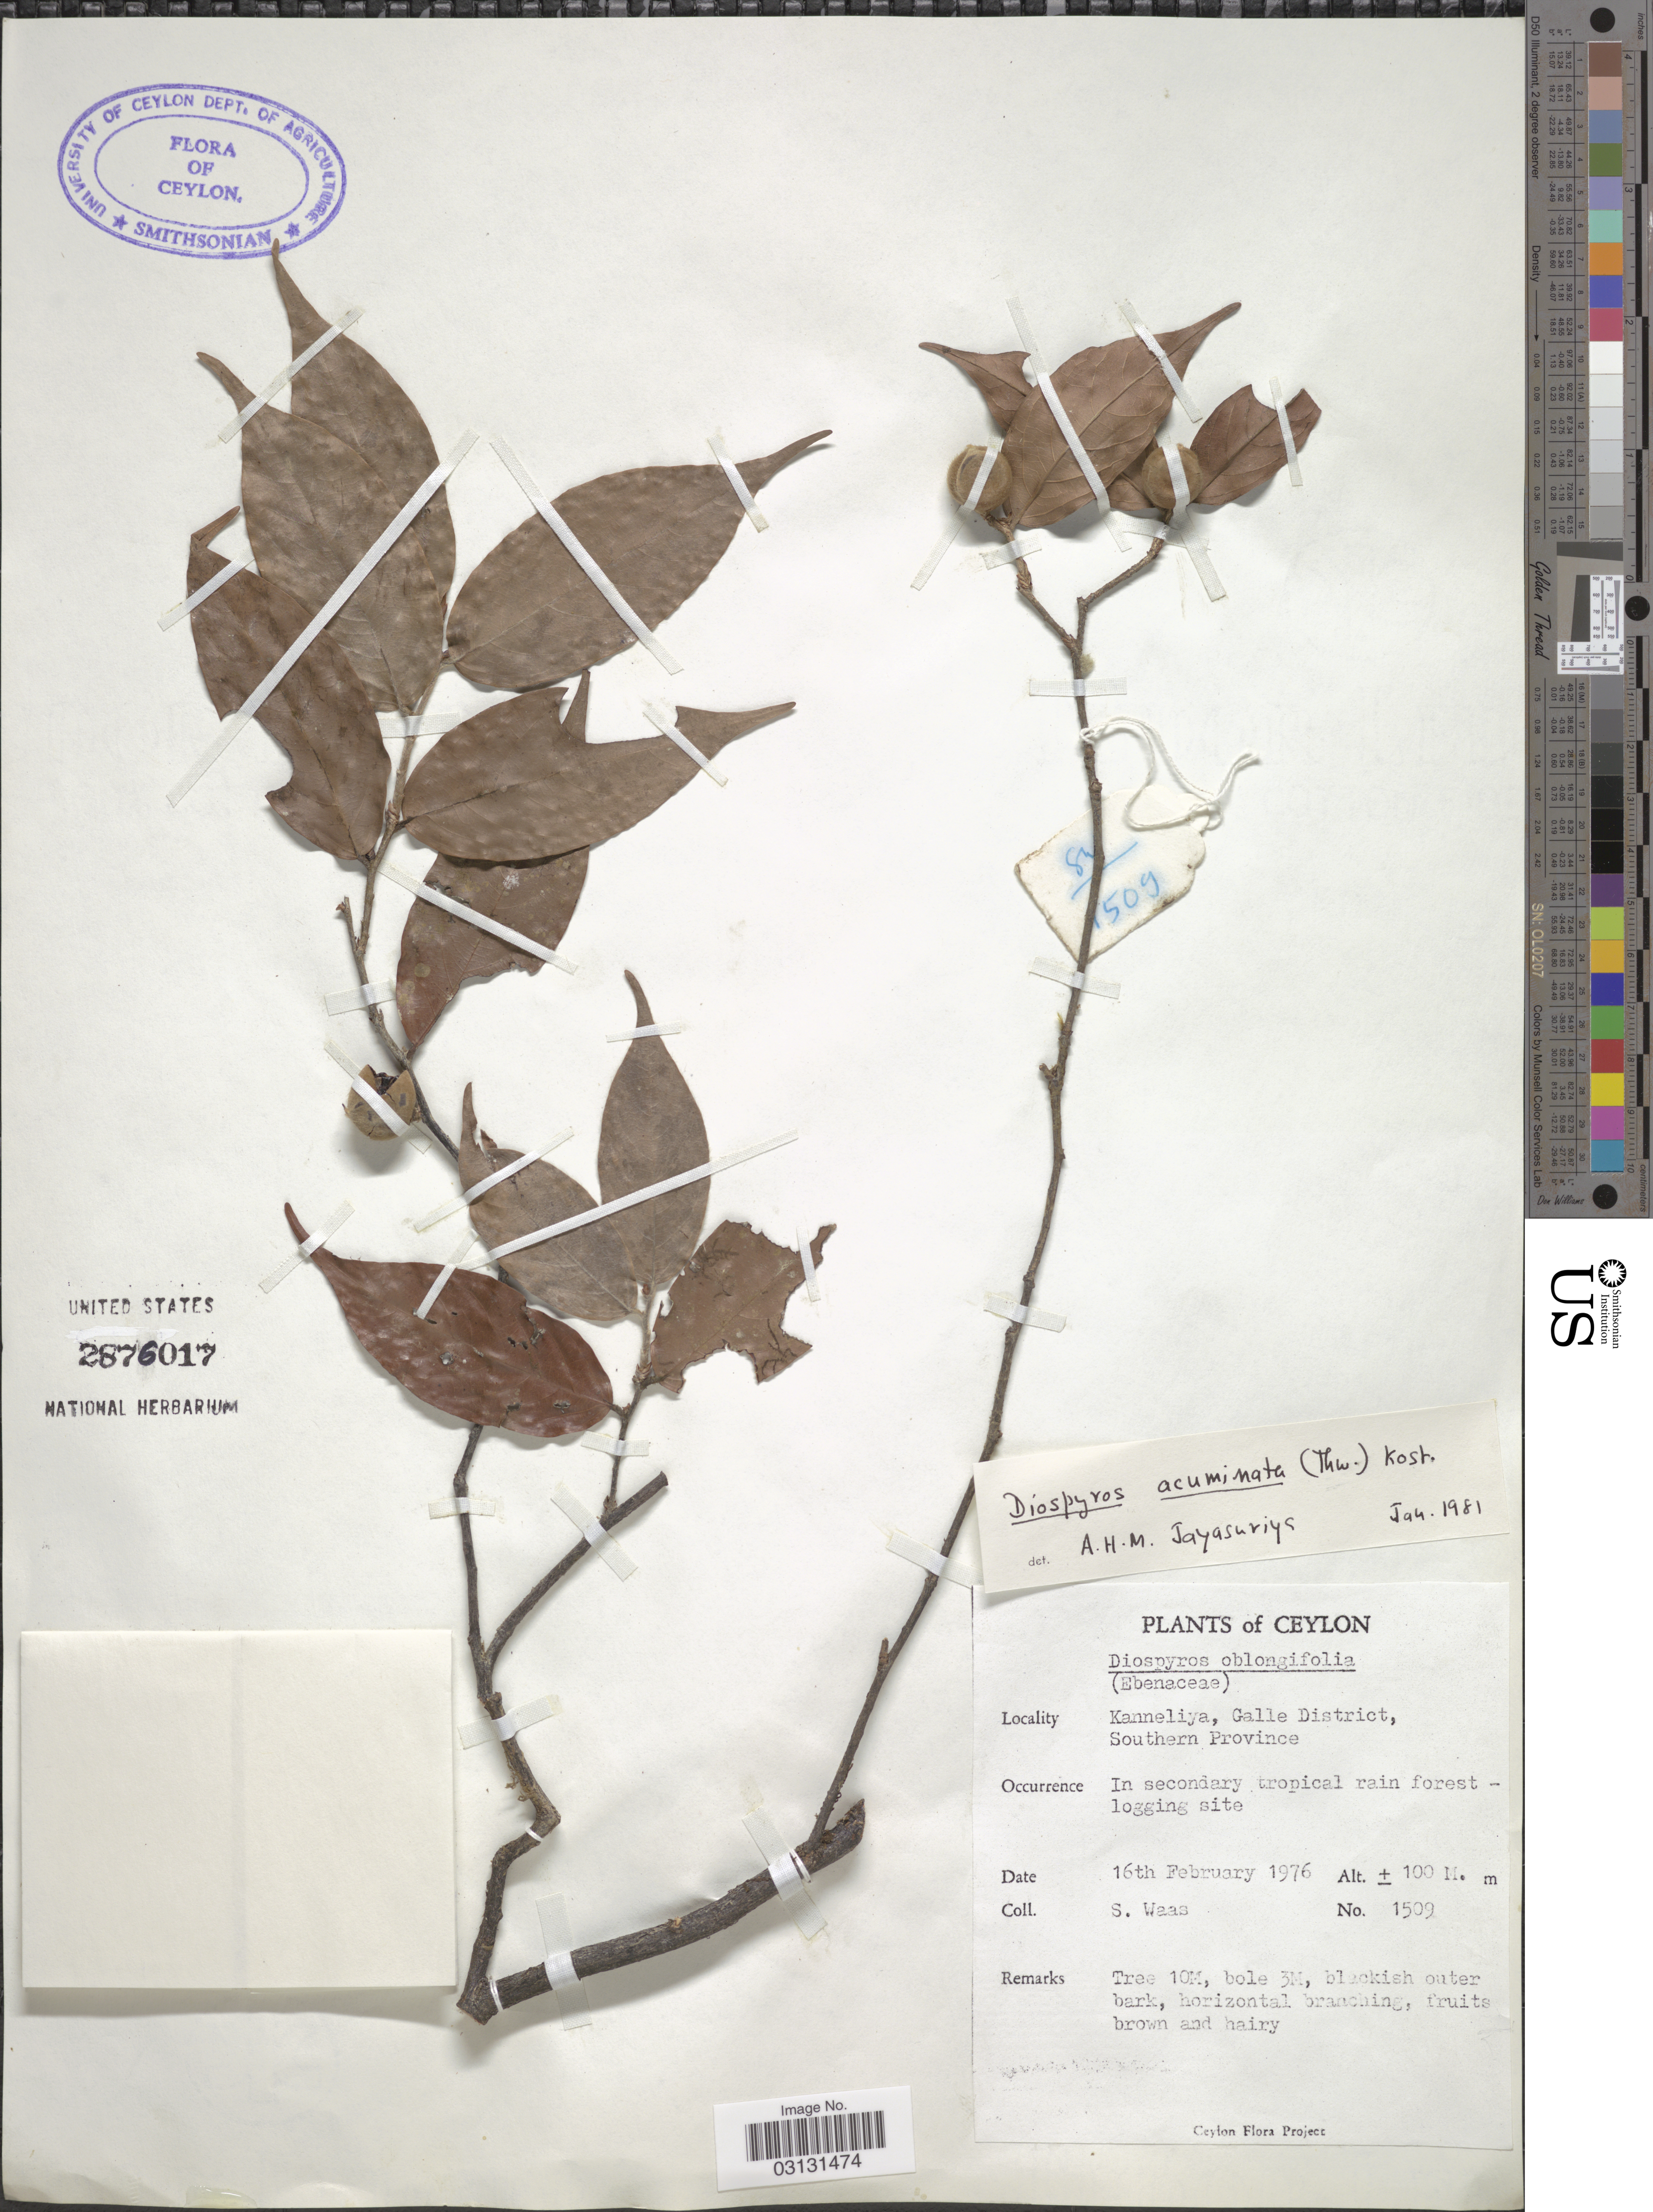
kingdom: Plantae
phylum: Tracheophyta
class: Magnoliopsida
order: Ericales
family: Ebenaceae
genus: Diospyros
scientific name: Diospyros acuminata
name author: (Thwaites) Kosterm.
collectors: S. Waas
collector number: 1509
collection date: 1976-02-16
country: Sri Lanka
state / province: Southern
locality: Ceylon. Kanneliya, Galle District. In secondary tropical rain forest-logging site.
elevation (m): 100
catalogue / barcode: US 2876017